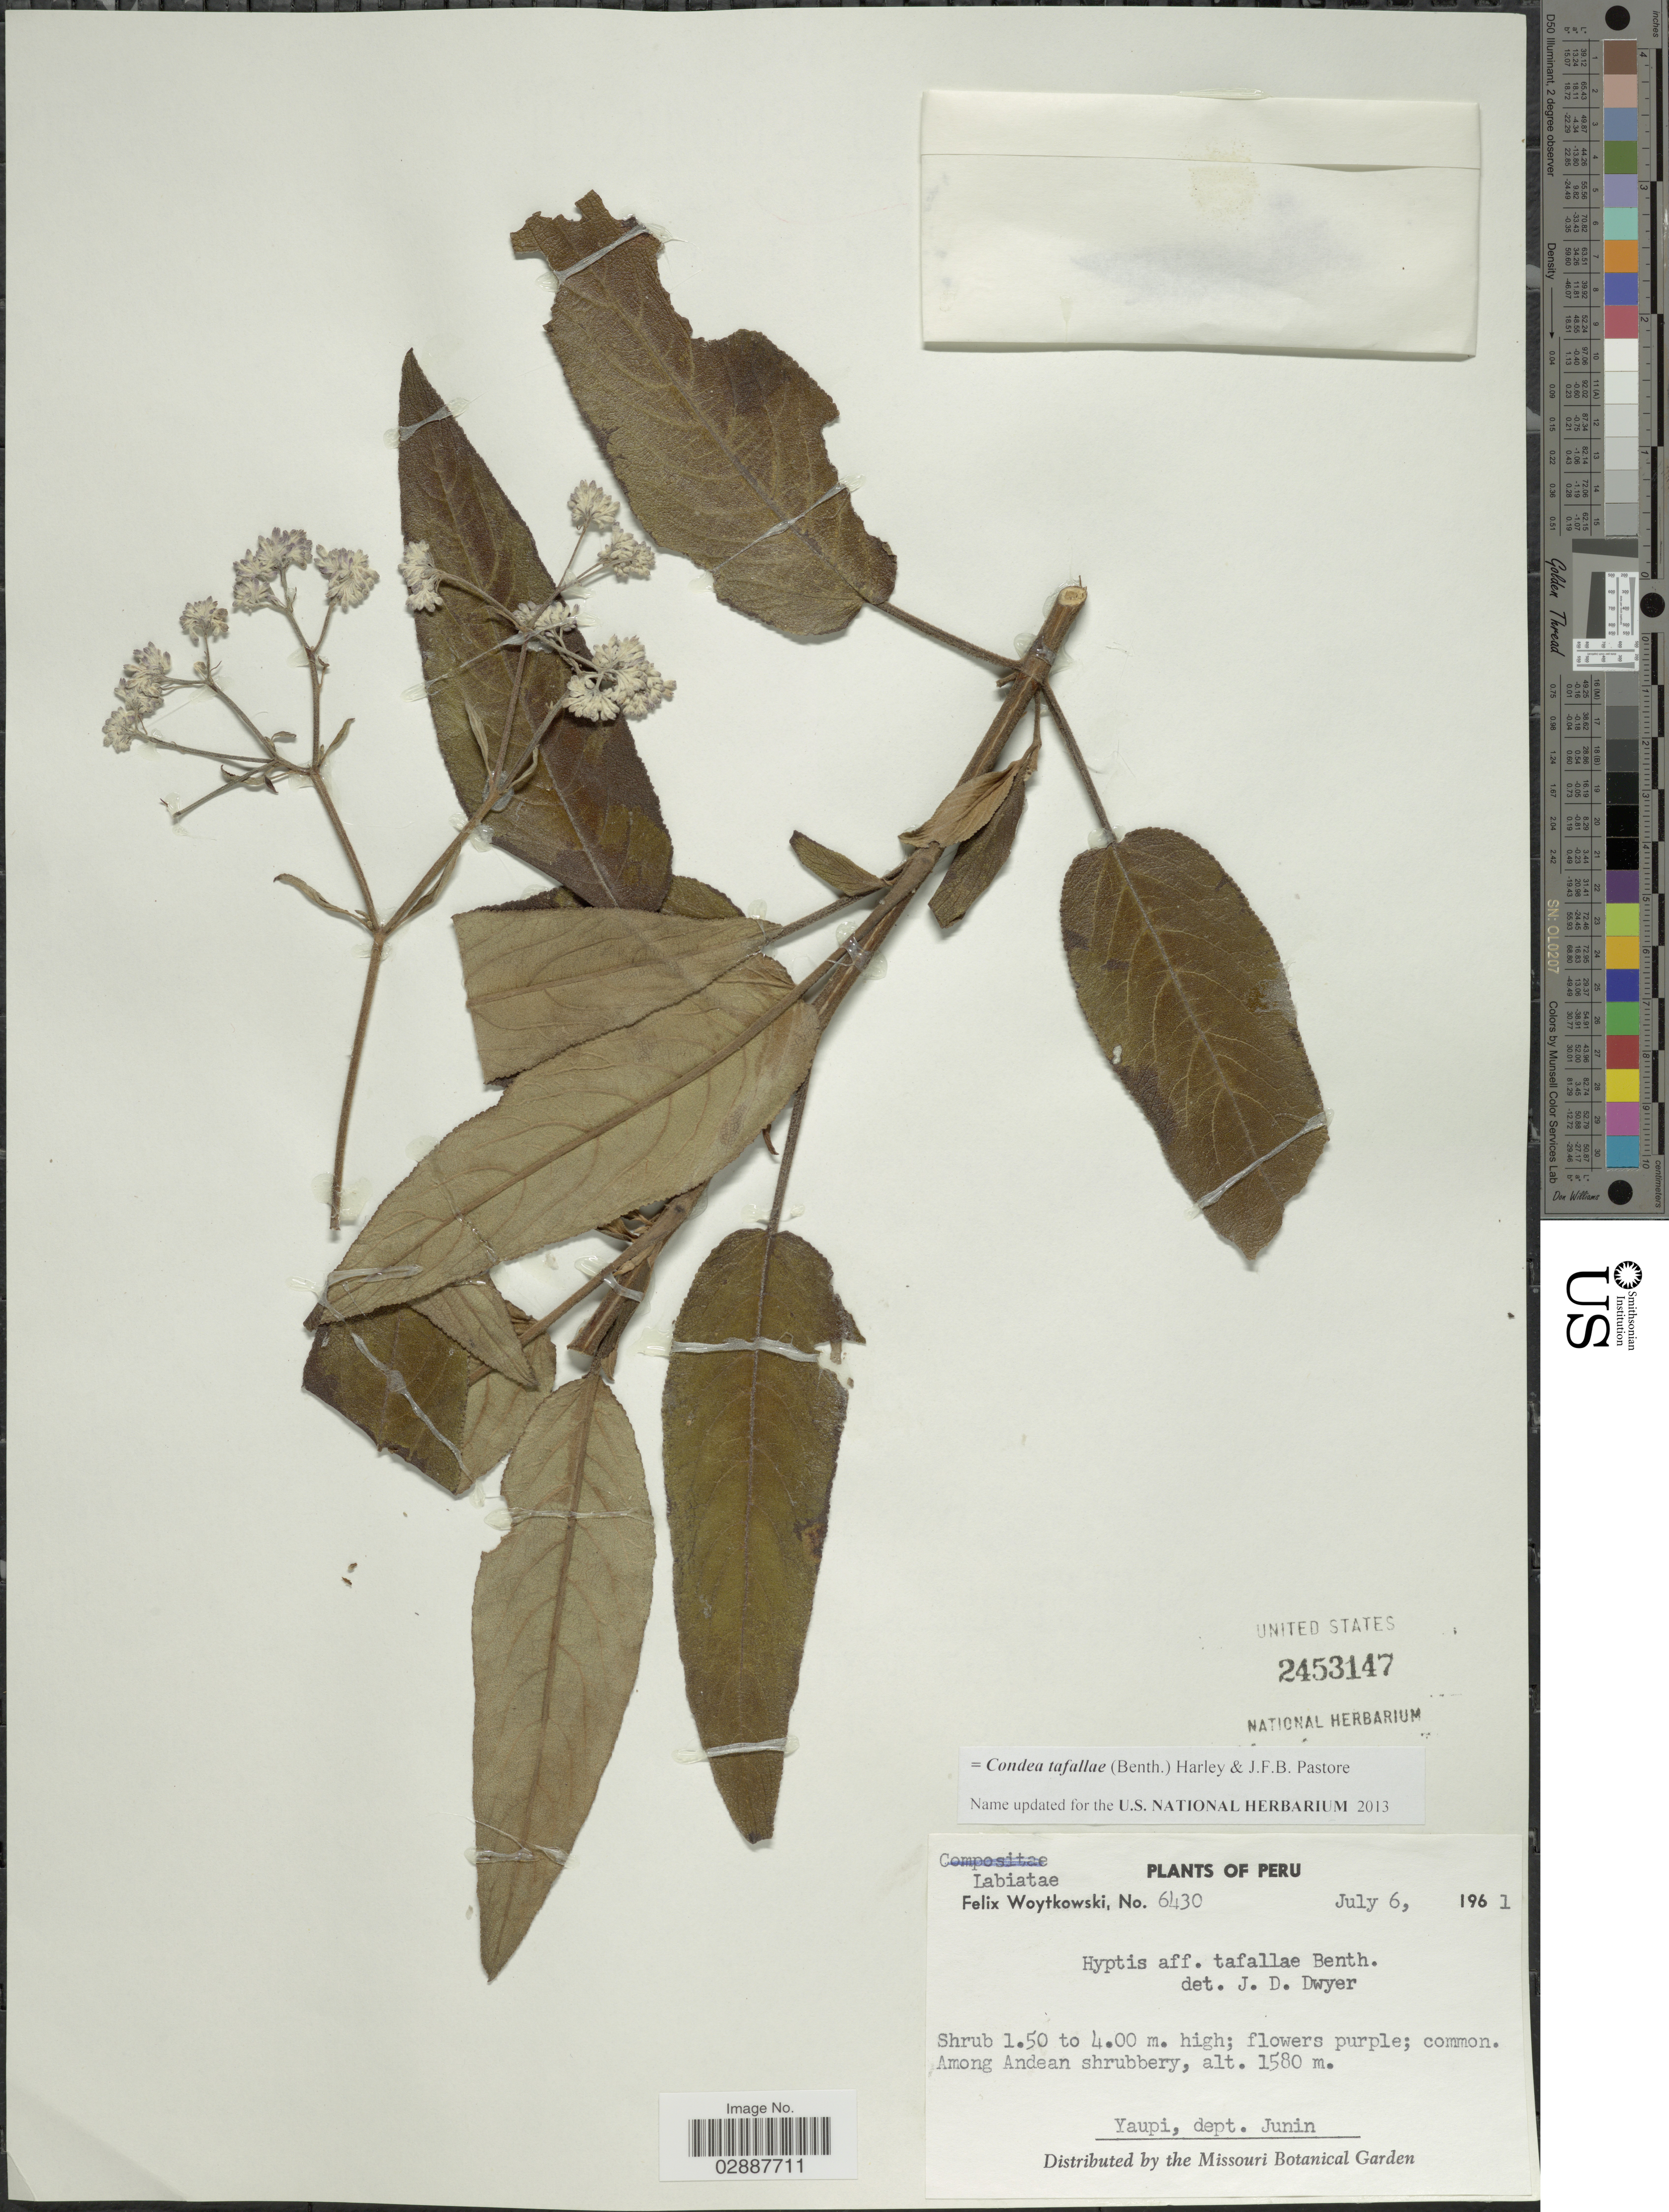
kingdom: Plantae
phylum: Tracheophyta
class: Magnoliopsida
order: Lamiales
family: Lamiaceae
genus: Condea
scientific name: Condea tafallae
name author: (Benth.) Harley & J.F.B. Pastore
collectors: F. Woytkowski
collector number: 6430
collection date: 1961-07-06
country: Peru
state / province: Junín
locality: Among Andean shrubbery. Yaupi, dept. Junin.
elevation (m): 1580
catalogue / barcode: US 2453147